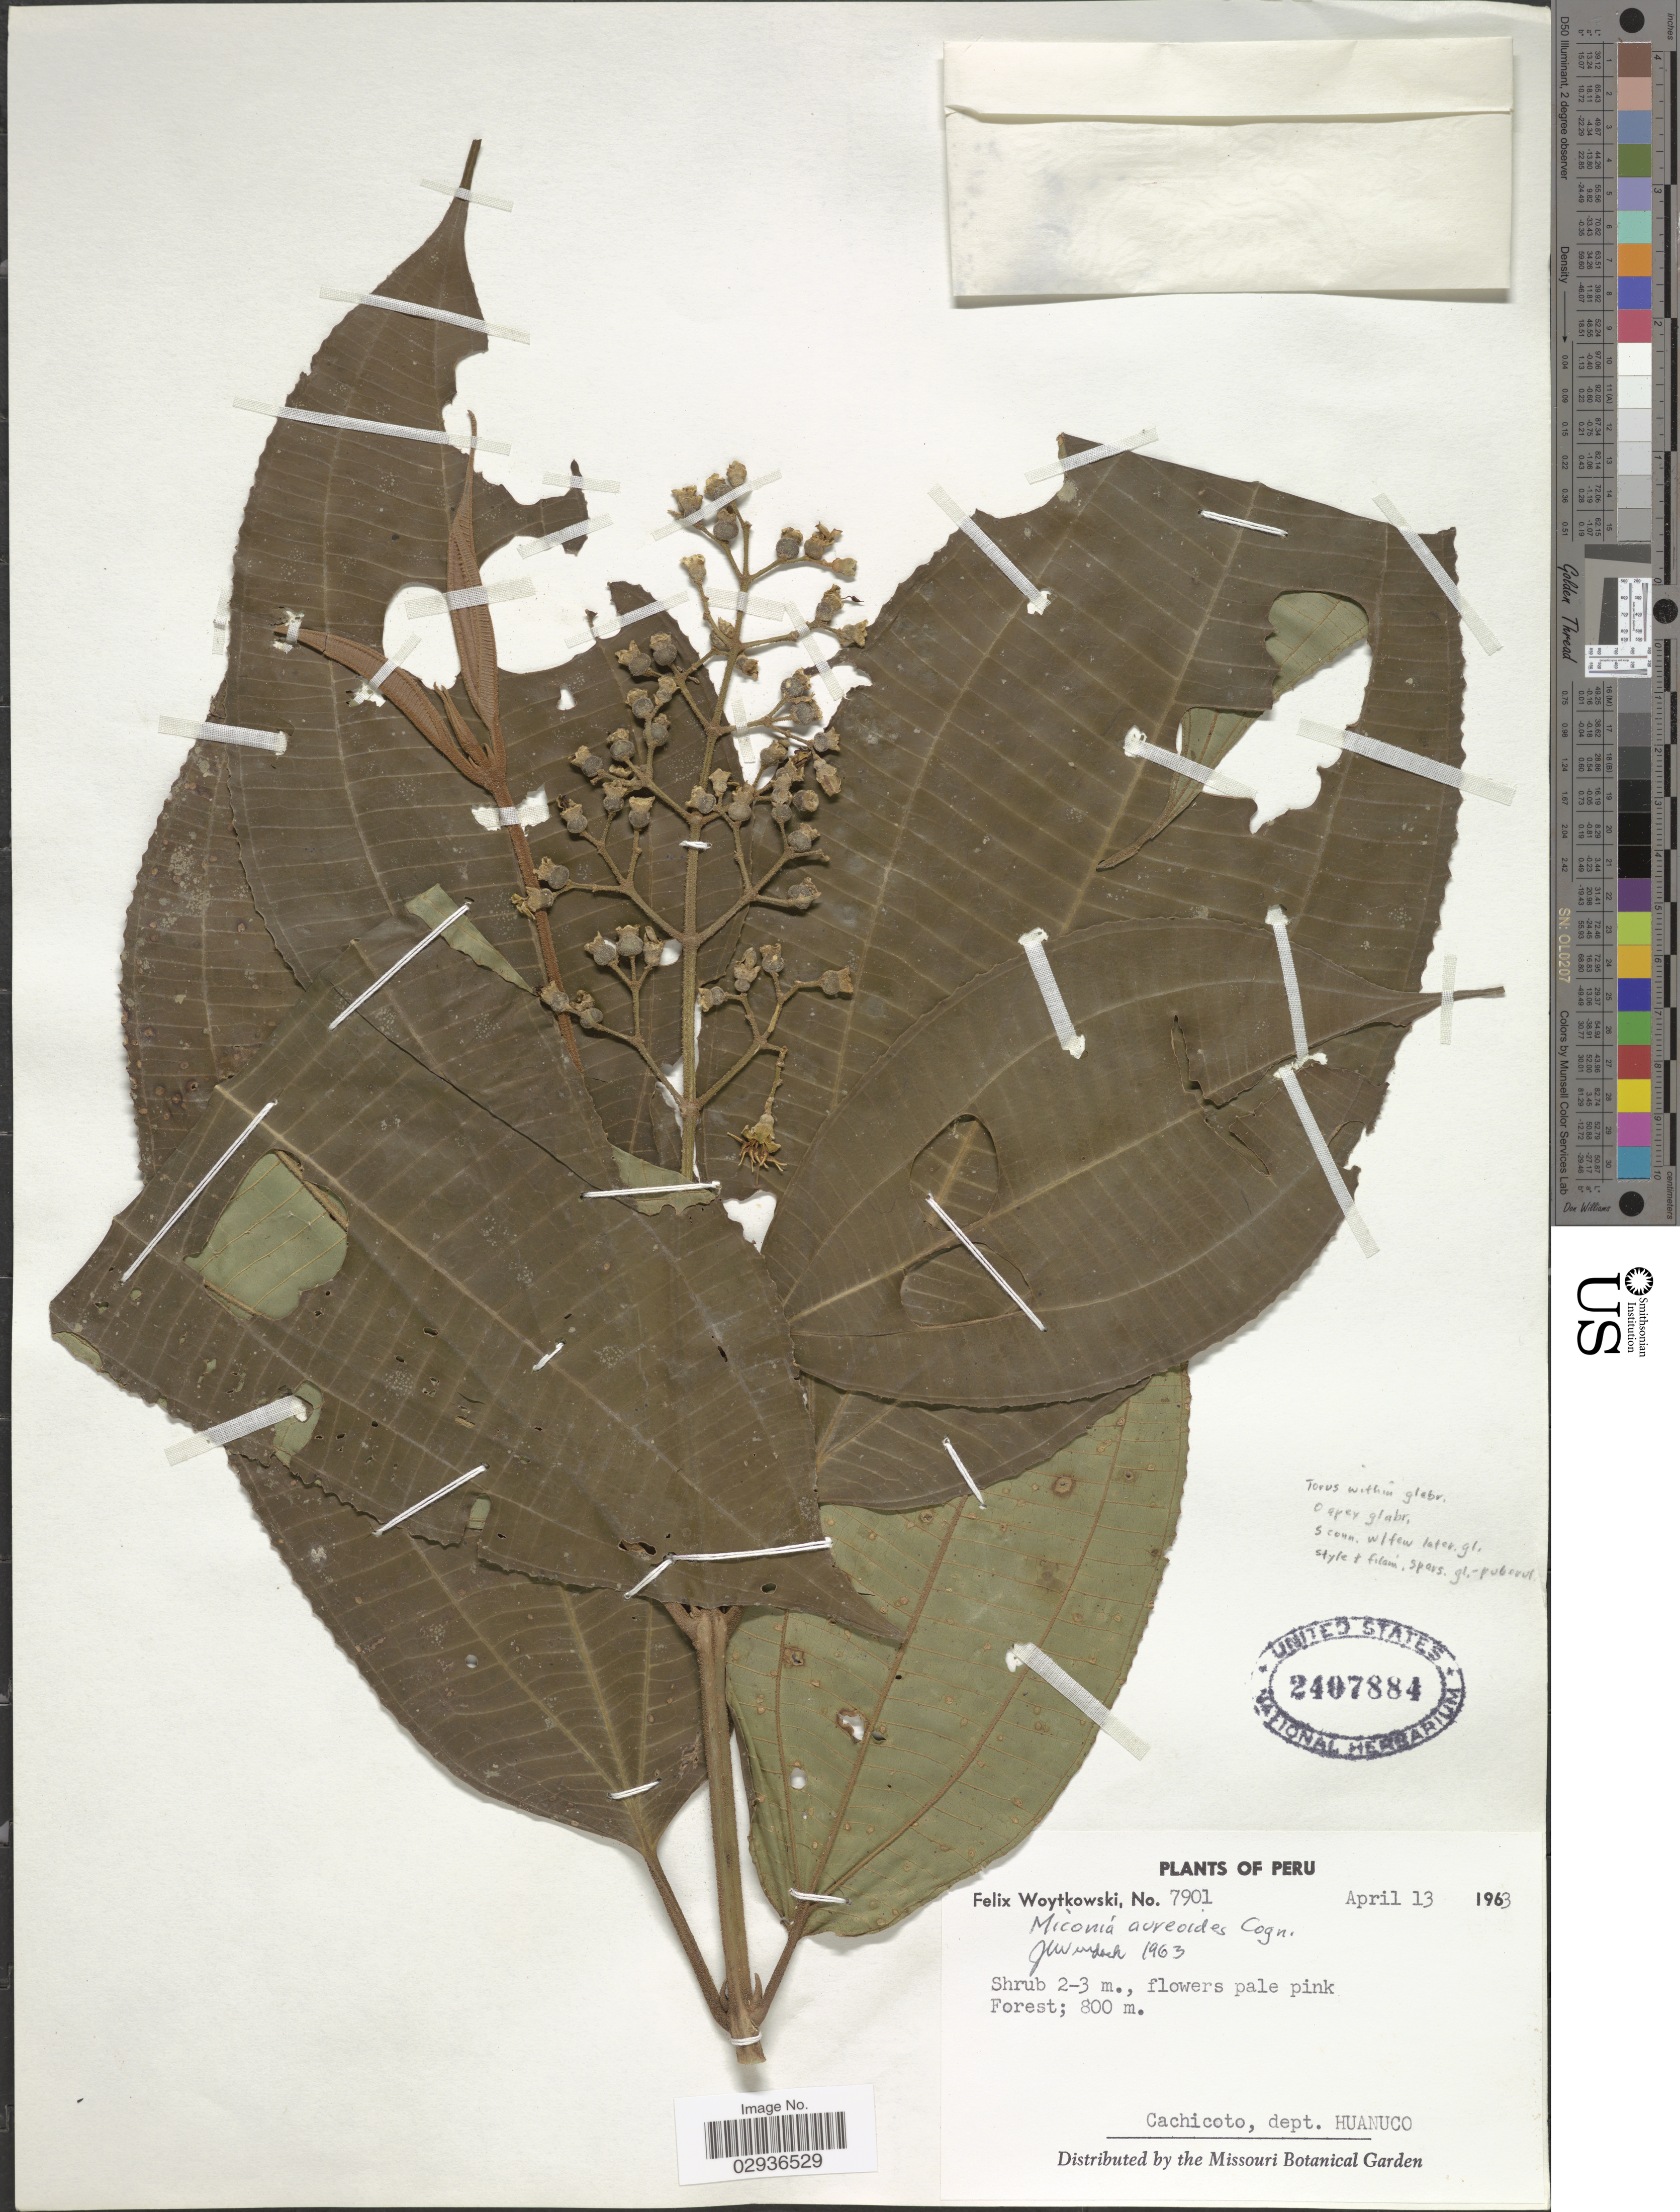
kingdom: Plantae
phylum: Tracheophyta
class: Magnoliopsida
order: Myrtales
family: Melastomataceae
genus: Miconia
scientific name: Miconia aureoides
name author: Cogn.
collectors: F. Woytkowski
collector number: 7901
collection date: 1963-04-13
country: Peru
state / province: Huánuco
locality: Cachicoto, dept. Huanuco.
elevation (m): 800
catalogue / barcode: US 2407884